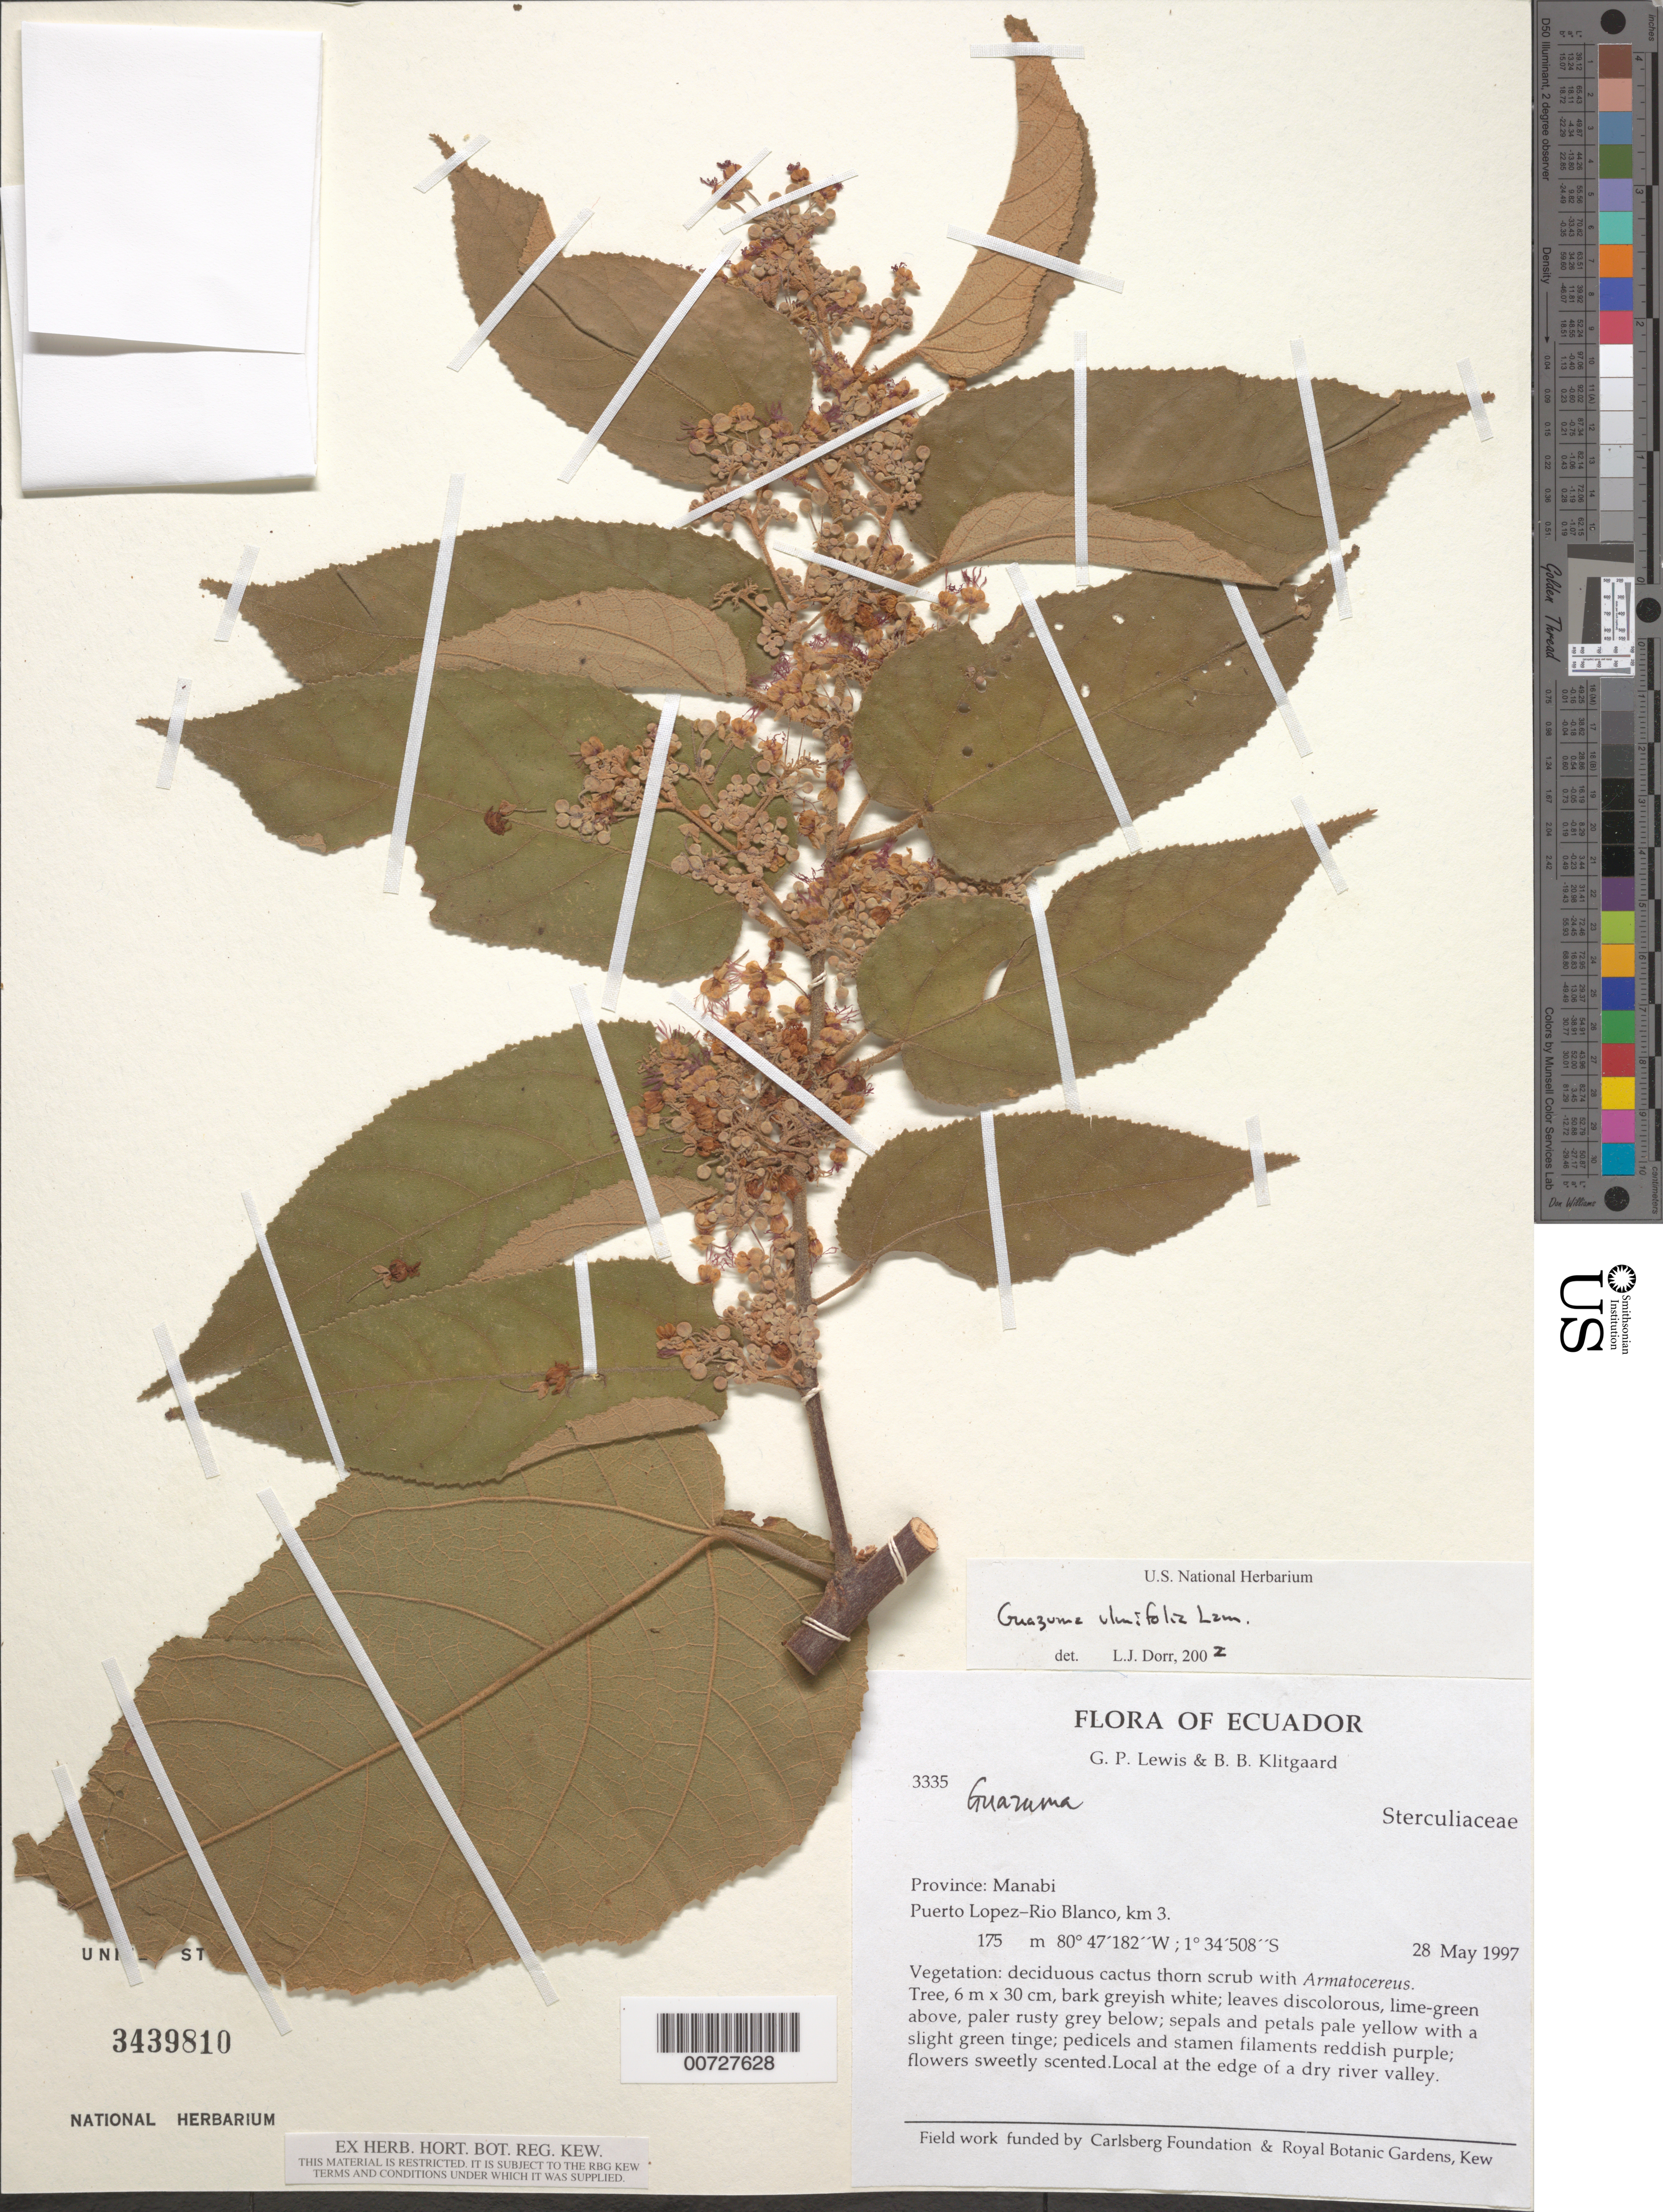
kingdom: Plantae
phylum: Tracheophyta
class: Magnoliopsida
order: Malvales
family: Malvaceae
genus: Guazuma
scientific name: Guazuma ulmifolia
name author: Lam.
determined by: Dorr, L. J., (BOT), Smithsonian Institution - National Museum of Natural History (UNITED STATES)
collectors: G. P. Lewis & B. B. Klitgaard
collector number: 3335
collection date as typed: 28 May 1997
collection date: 1997-05-28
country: Ecuador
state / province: Manabí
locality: Puerto Lopez-Rio Blanco, km 3.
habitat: Deciduous cactus thorn scrub with Amatocereus.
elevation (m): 175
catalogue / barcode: US 3439810